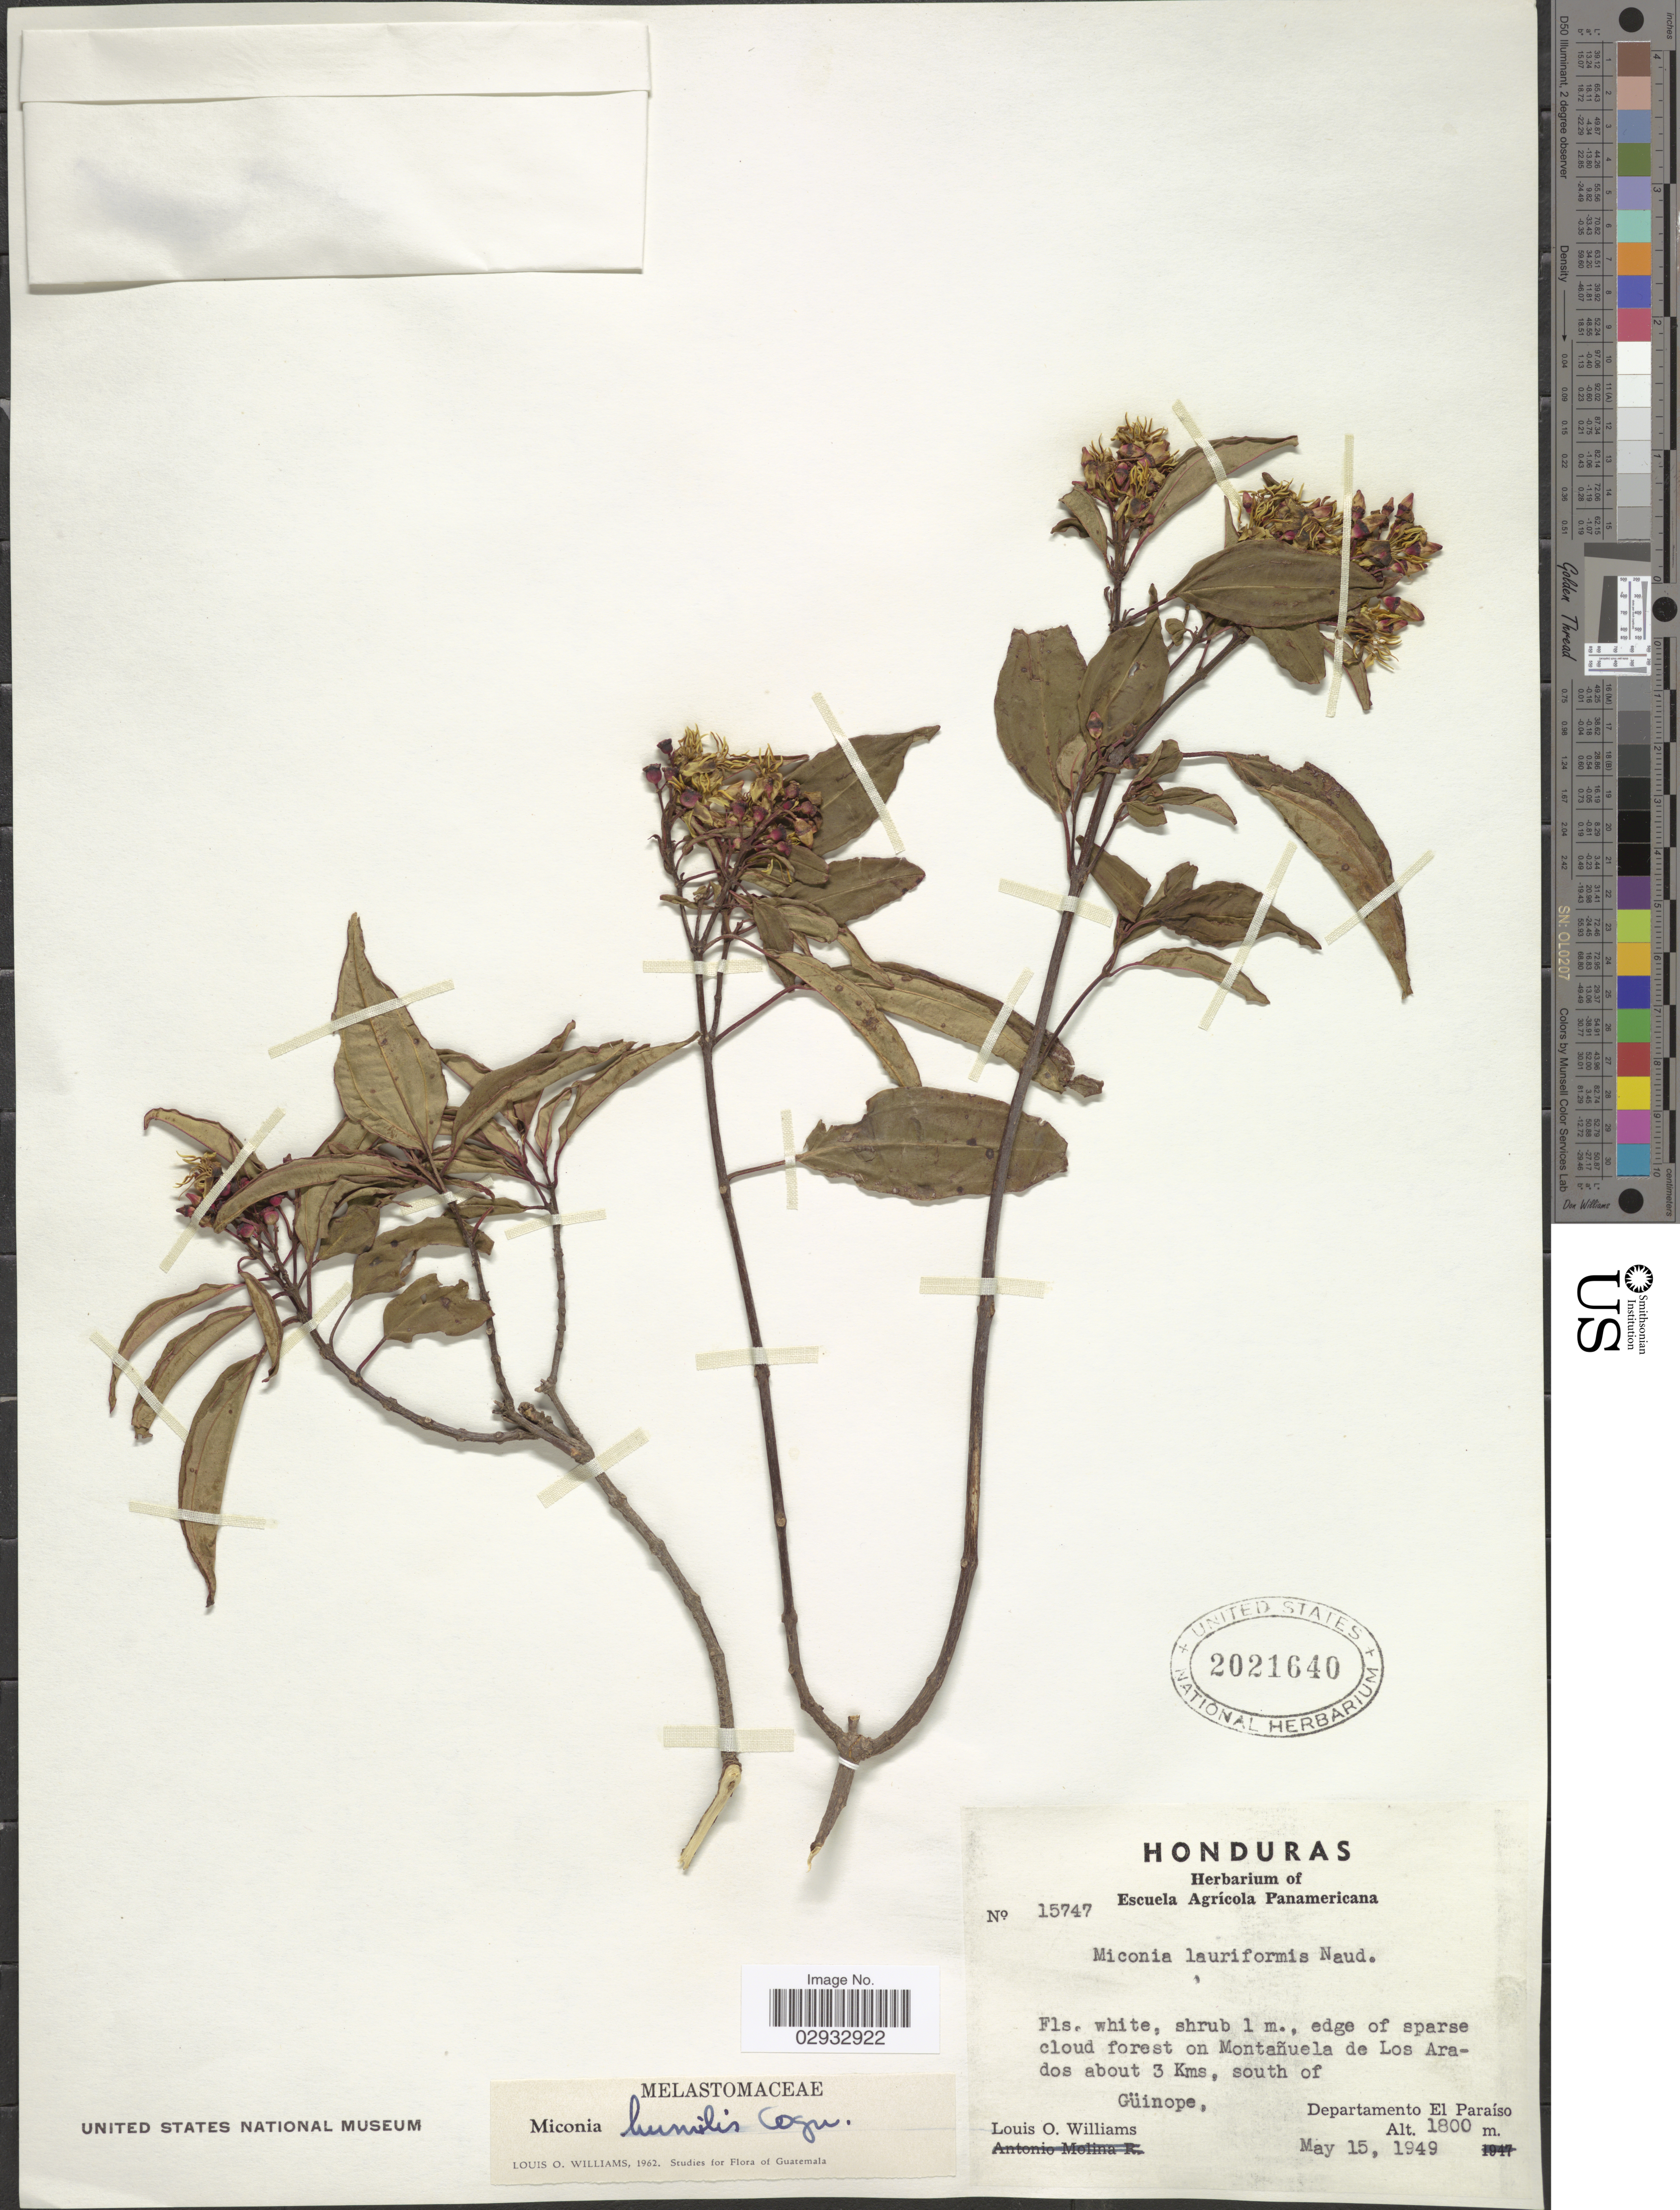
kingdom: Plantae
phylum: Tracheophyta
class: Magnoliopsida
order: Myrtales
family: Melastomataceae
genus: Miconia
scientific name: Miconia humilis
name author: Cogn.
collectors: L. O. Williams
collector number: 15747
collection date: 1949-05-15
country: Honduras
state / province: El Paraíso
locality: Edge of sparse cloud forest on Montañuela de Los Arados about 3 Kms, south of Güinope, Departamento El Paraíso.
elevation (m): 1800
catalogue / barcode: US 2021640